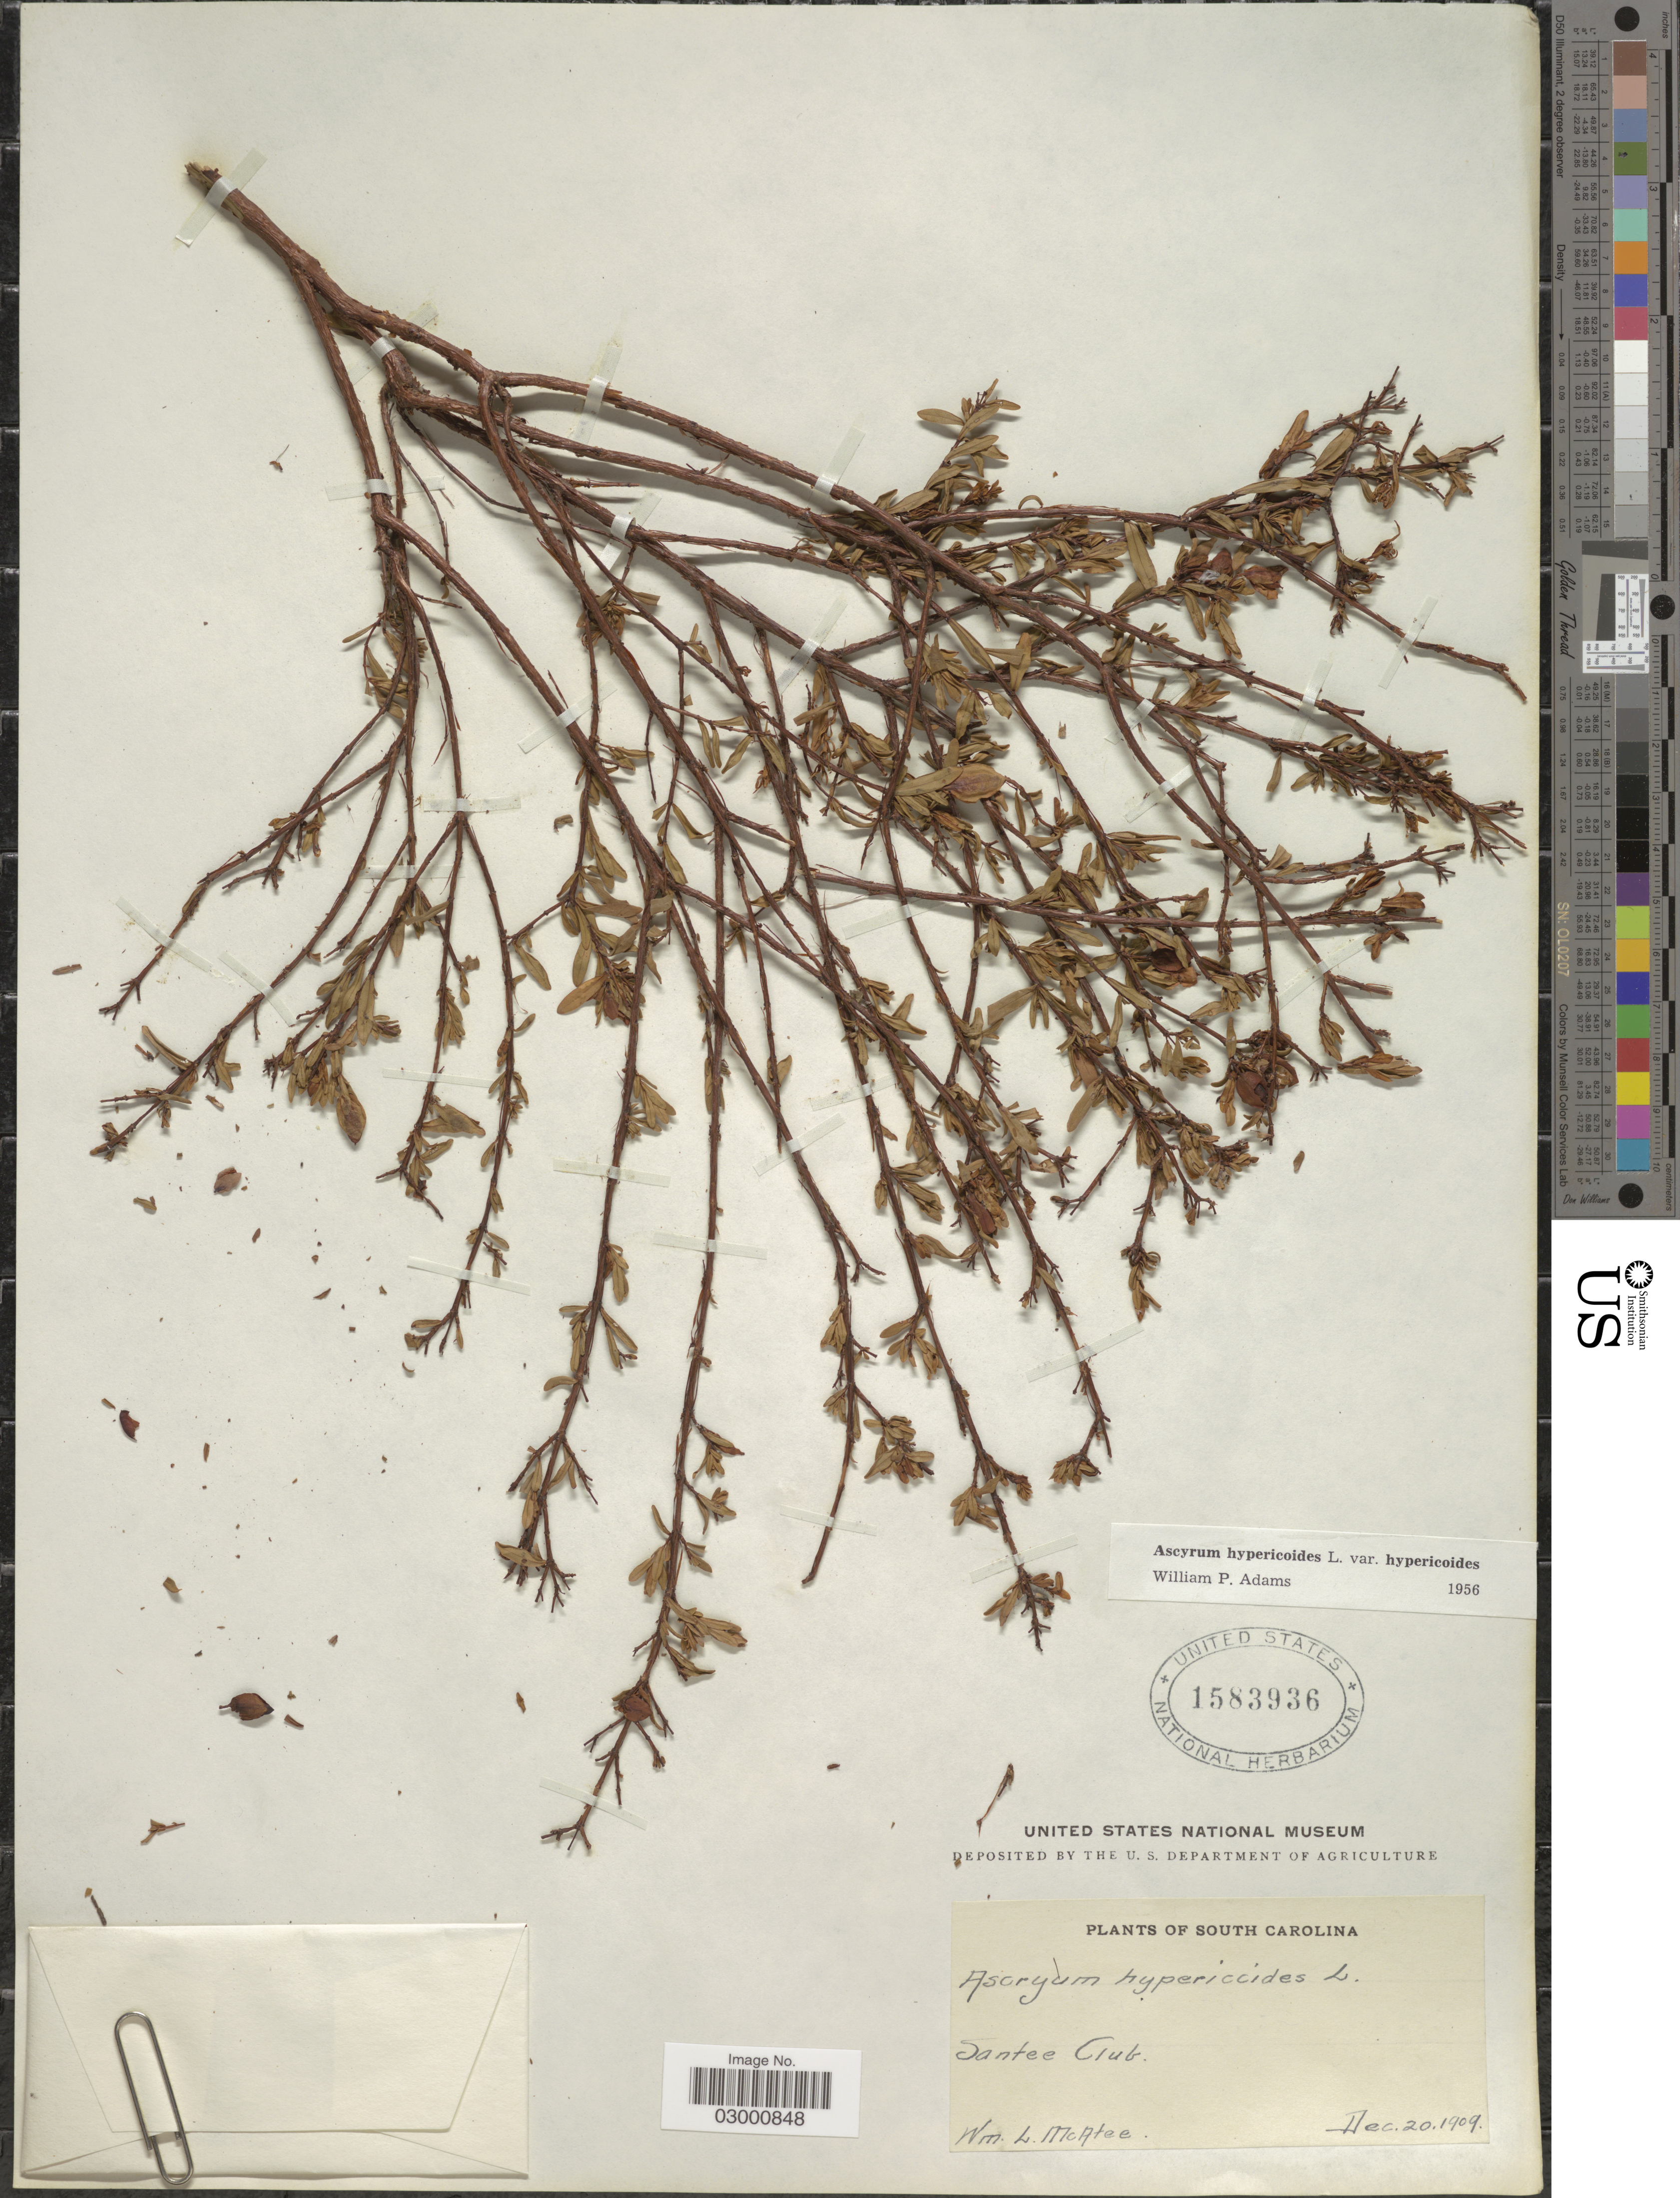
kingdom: Plantae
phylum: Tracheophyta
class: Magnoliopsida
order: Malpighiales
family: Hypericaceae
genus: Hypericum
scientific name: Hypericum hypericoides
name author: (L.) Crantz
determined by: Strong, Mark T., (BOT), Smithsonian Institution - National Museum of Natural History (UNITED STATES)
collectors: W. McAtee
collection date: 1909-12-20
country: United States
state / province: South Carolina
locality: Santee Club.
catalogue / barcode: US 1583936